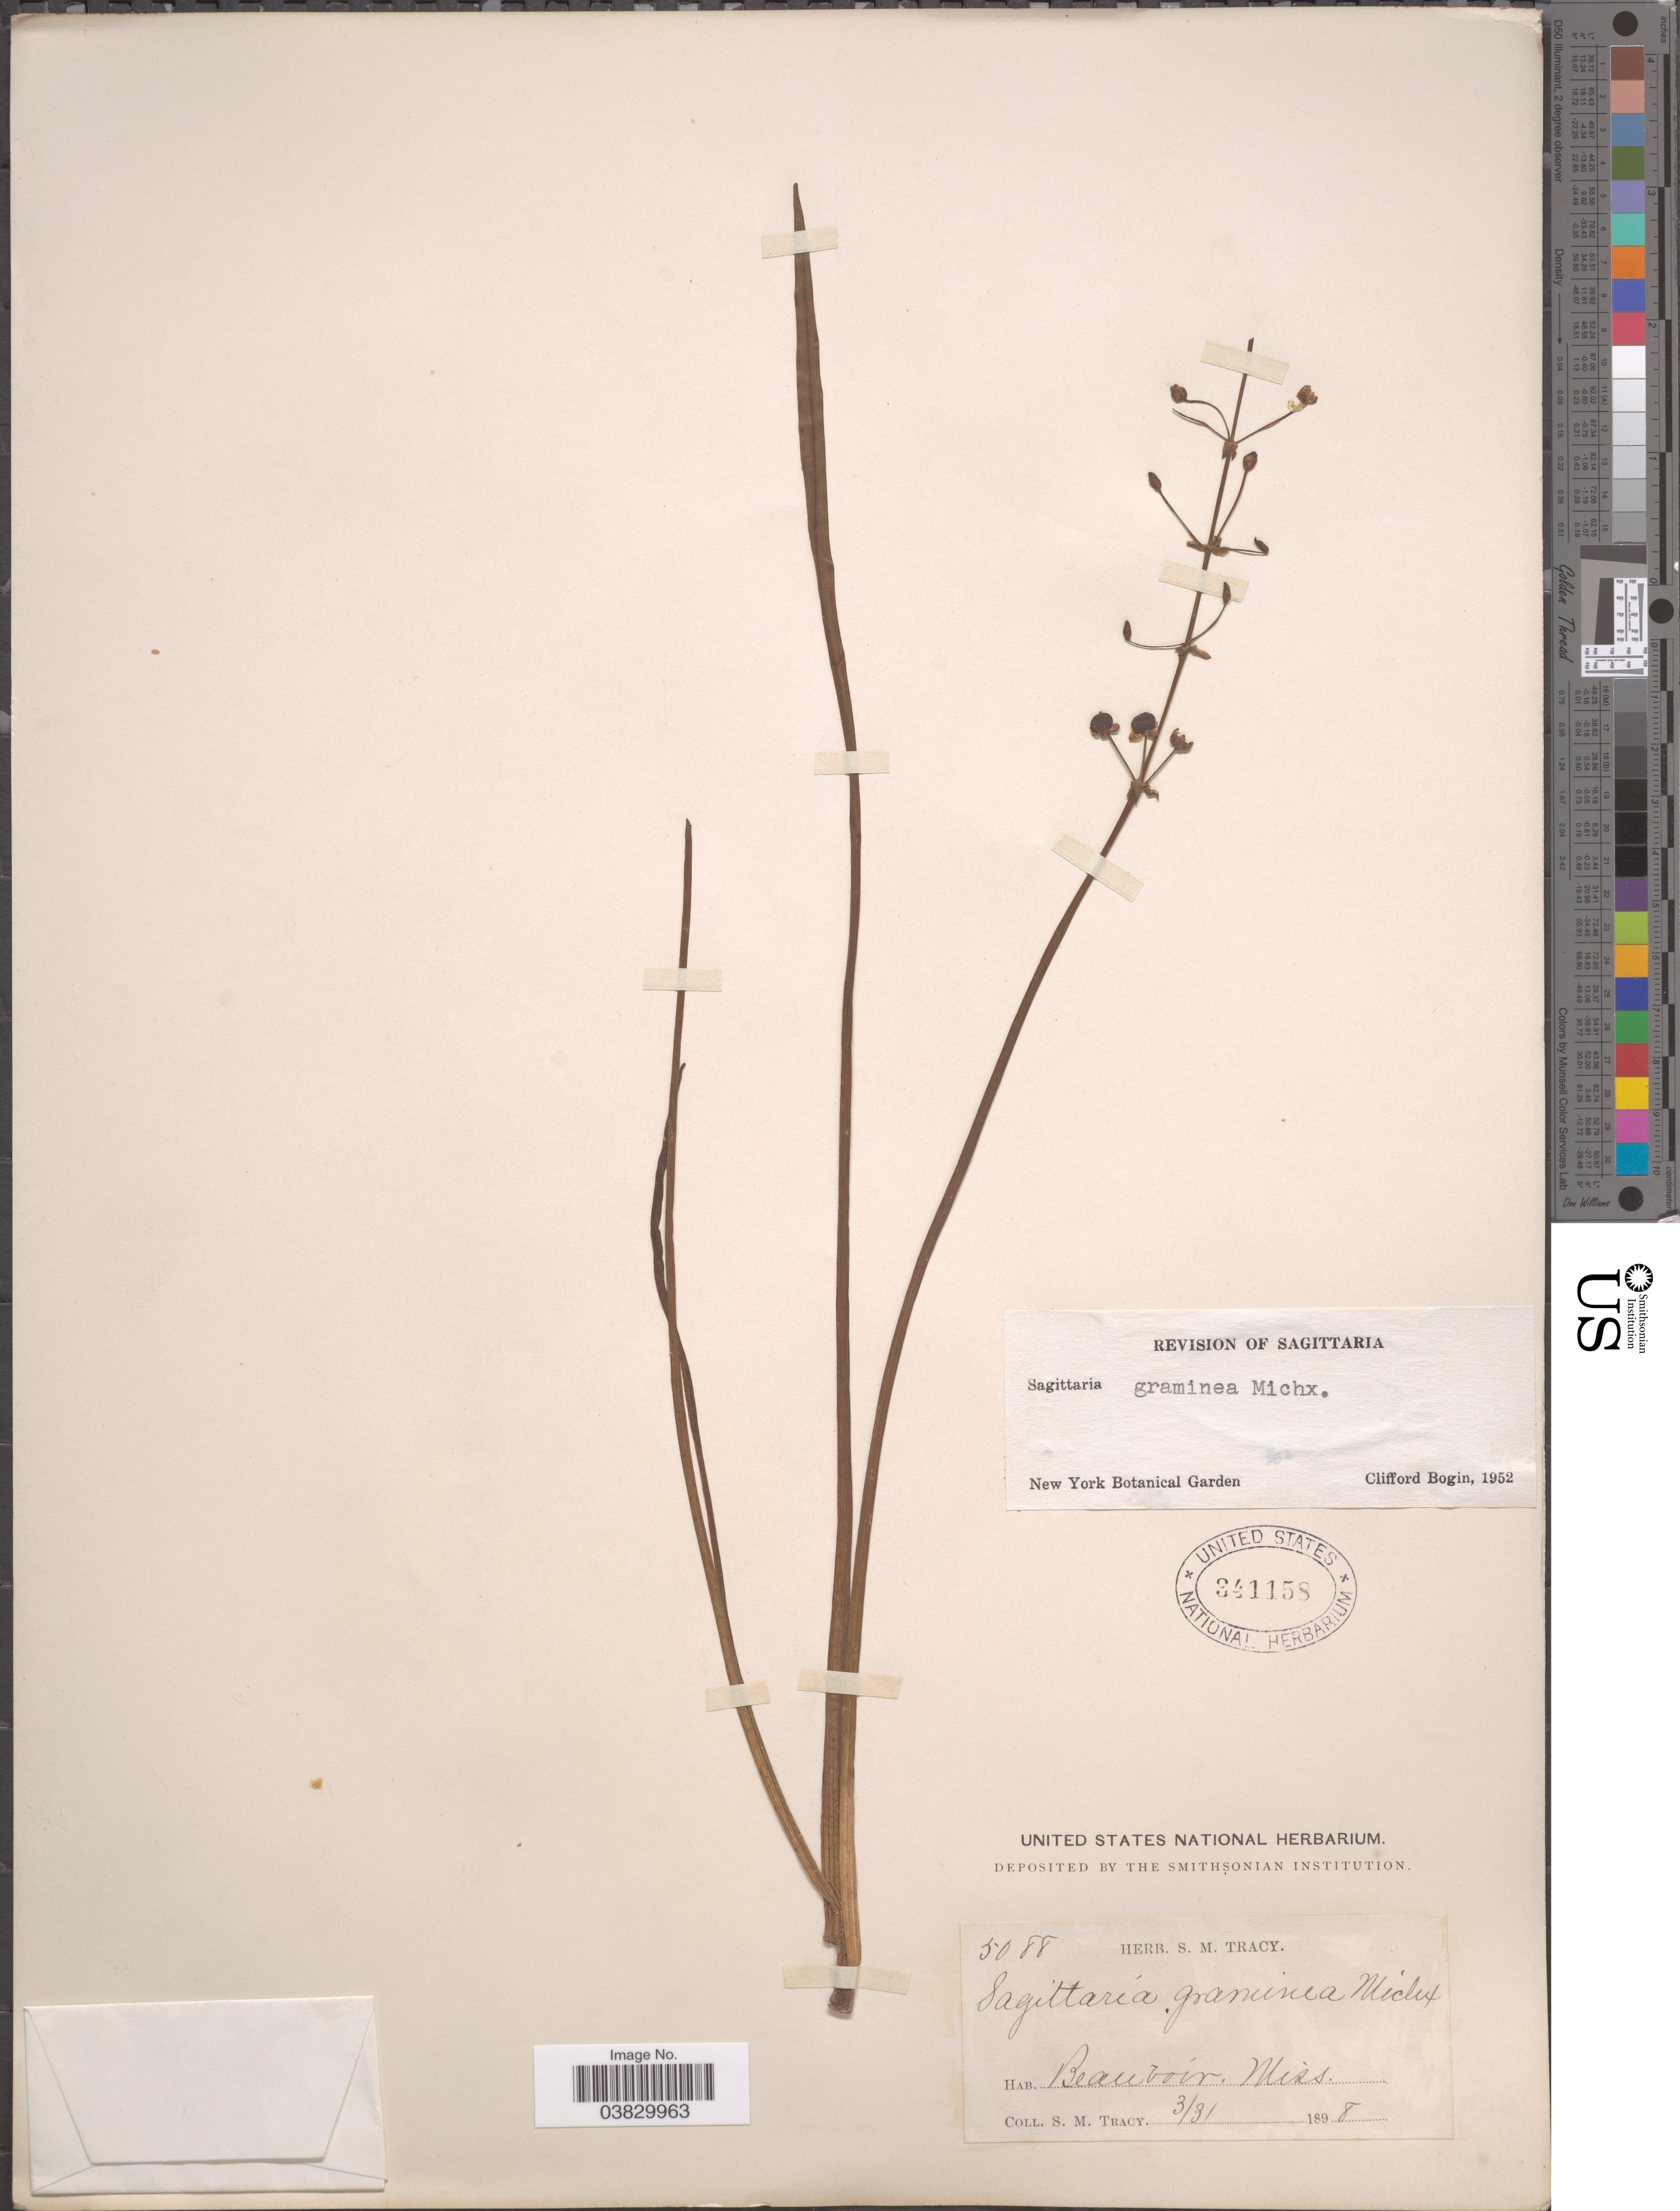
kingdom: Plantae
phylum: Tracheophyta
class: Liliopsida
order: Alismatales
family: Alismataceae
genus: Sagittaria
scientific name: Sagittaria graminea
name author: Michx.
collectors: S. M. Tracy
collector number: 5088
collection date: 1898-03-31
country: United States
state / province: Mississippi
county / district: Harrison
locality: Beauvoir.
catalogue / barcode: US 341158